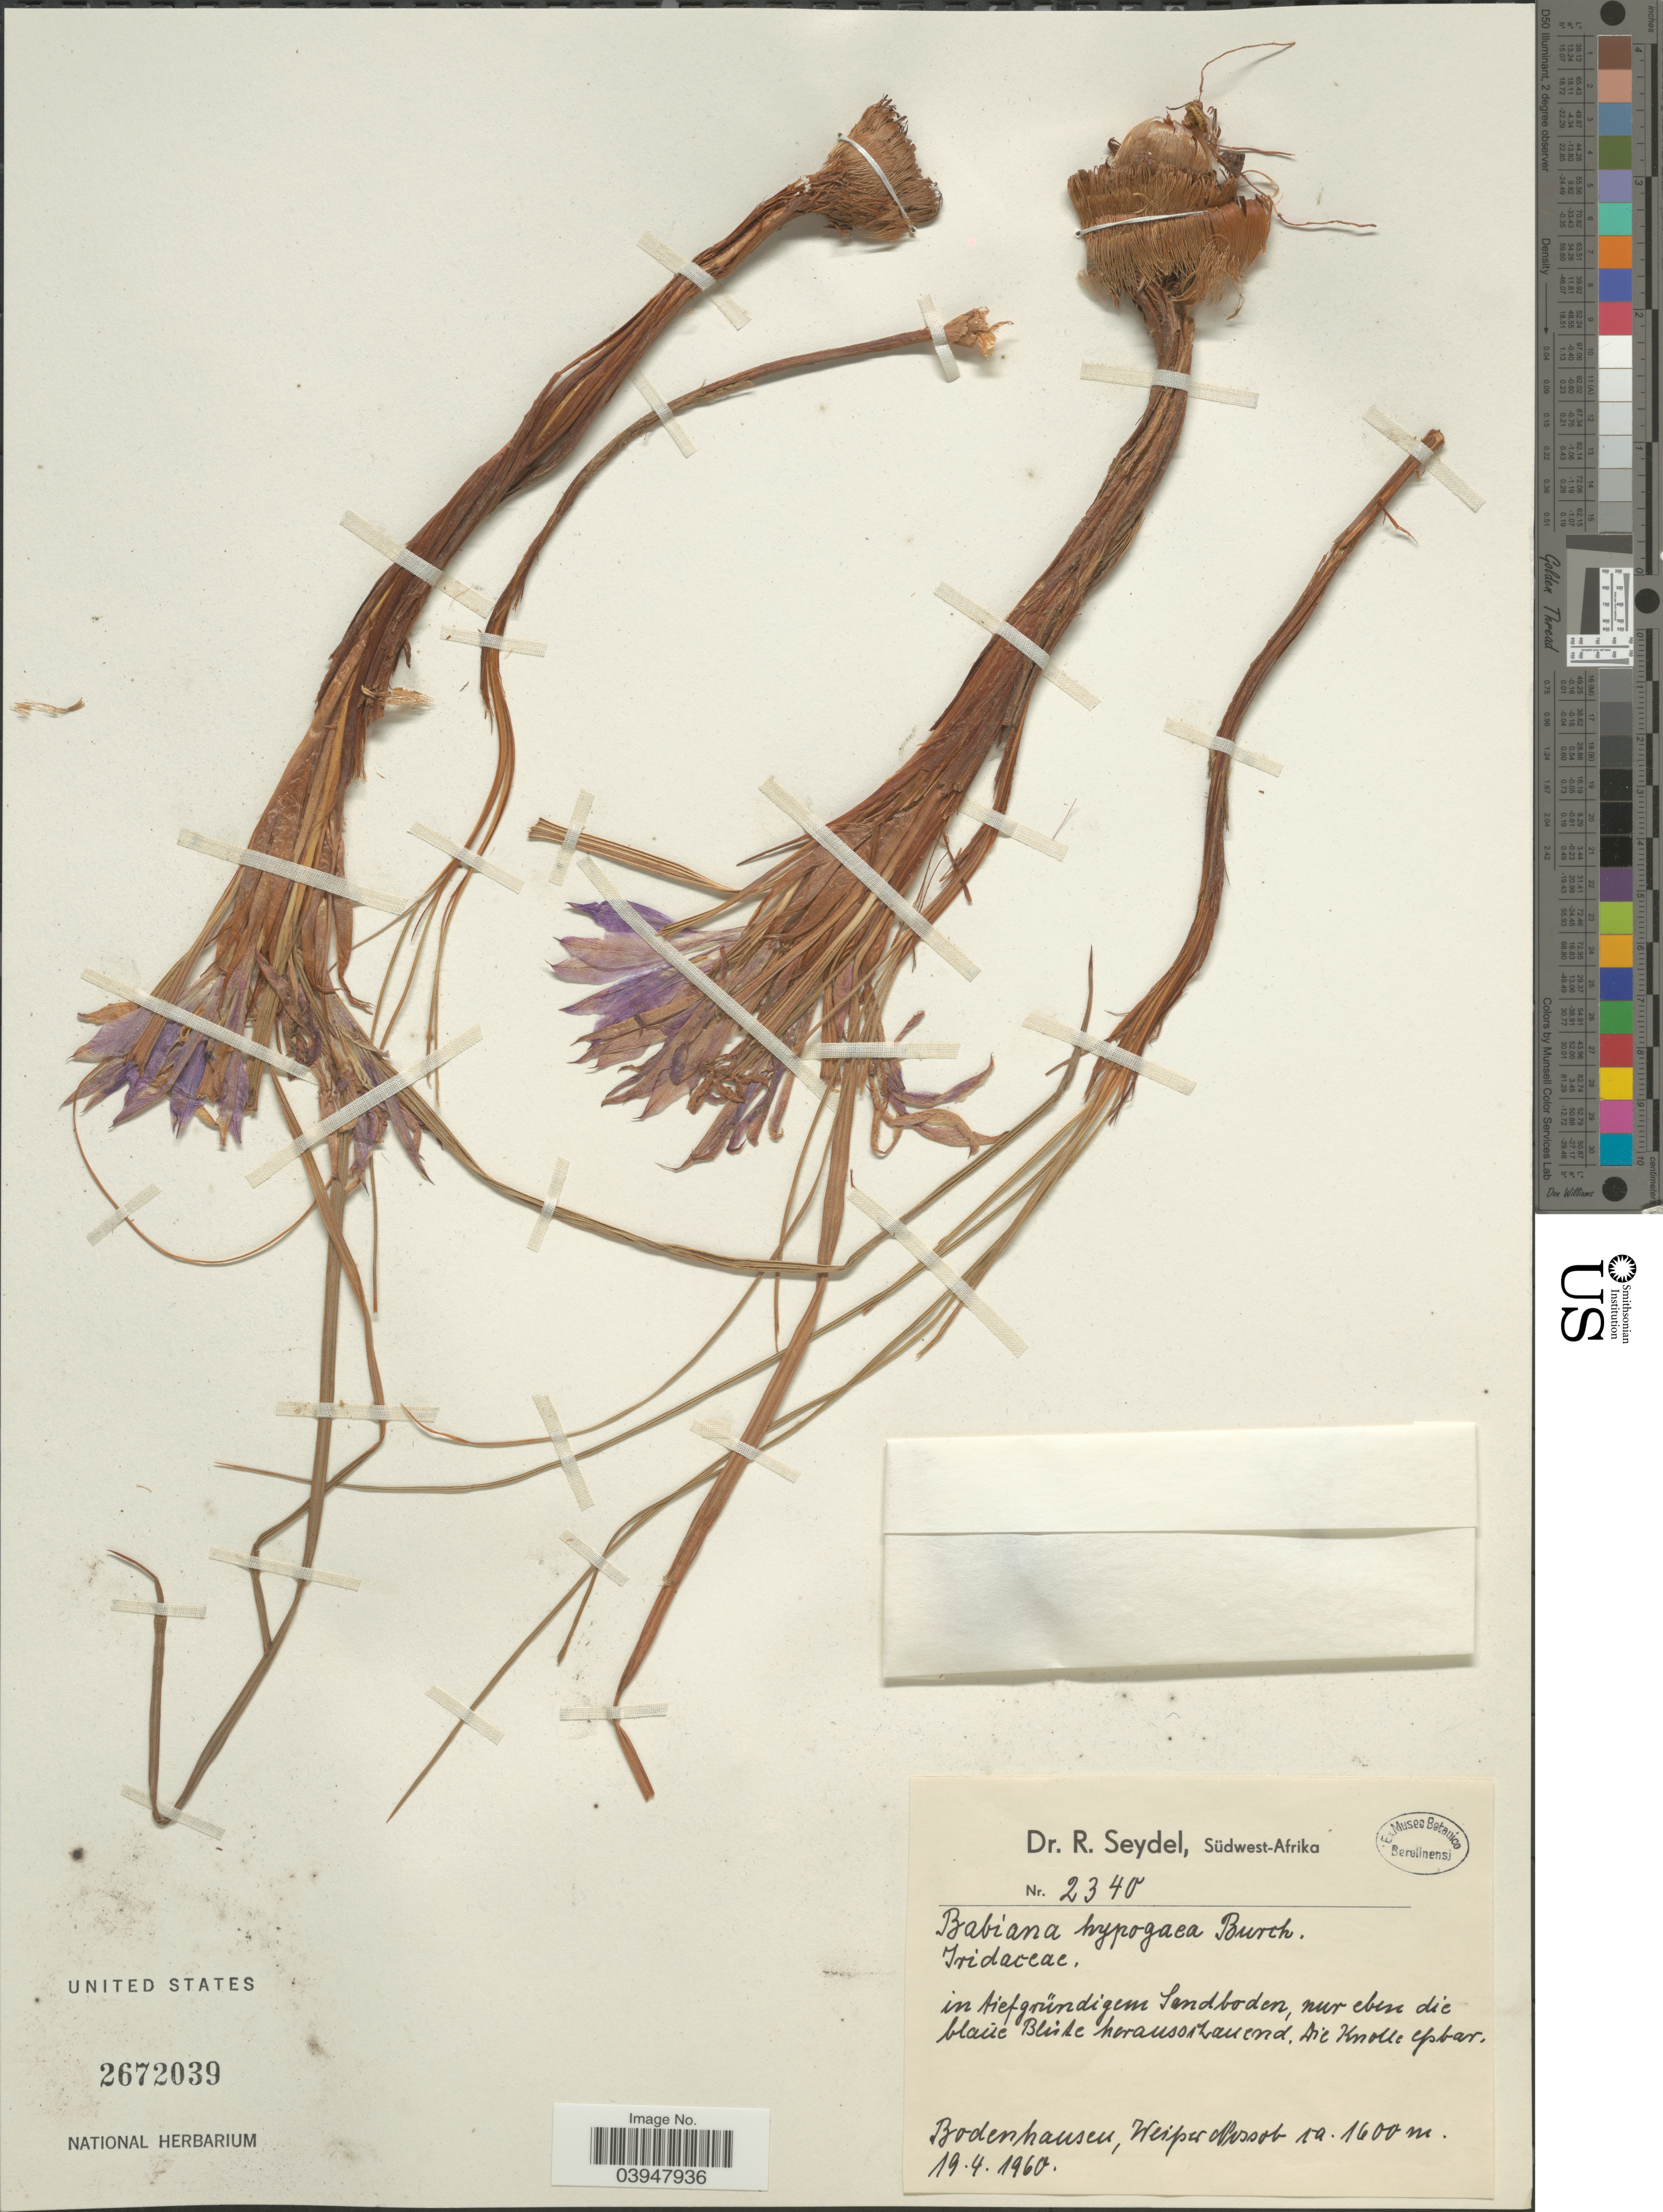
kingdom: Plantae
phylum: Tracheophyta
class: Liliopsida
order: Asparagales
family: Iridaceae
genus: Babiana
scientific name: Babiana hypogea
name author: Burch.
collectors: R. Seydel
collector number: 2340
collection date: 1960-04-19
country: Namibia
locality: Bodenhausen, Weisser Nossob.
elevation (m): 1600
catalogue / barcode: US 2672039